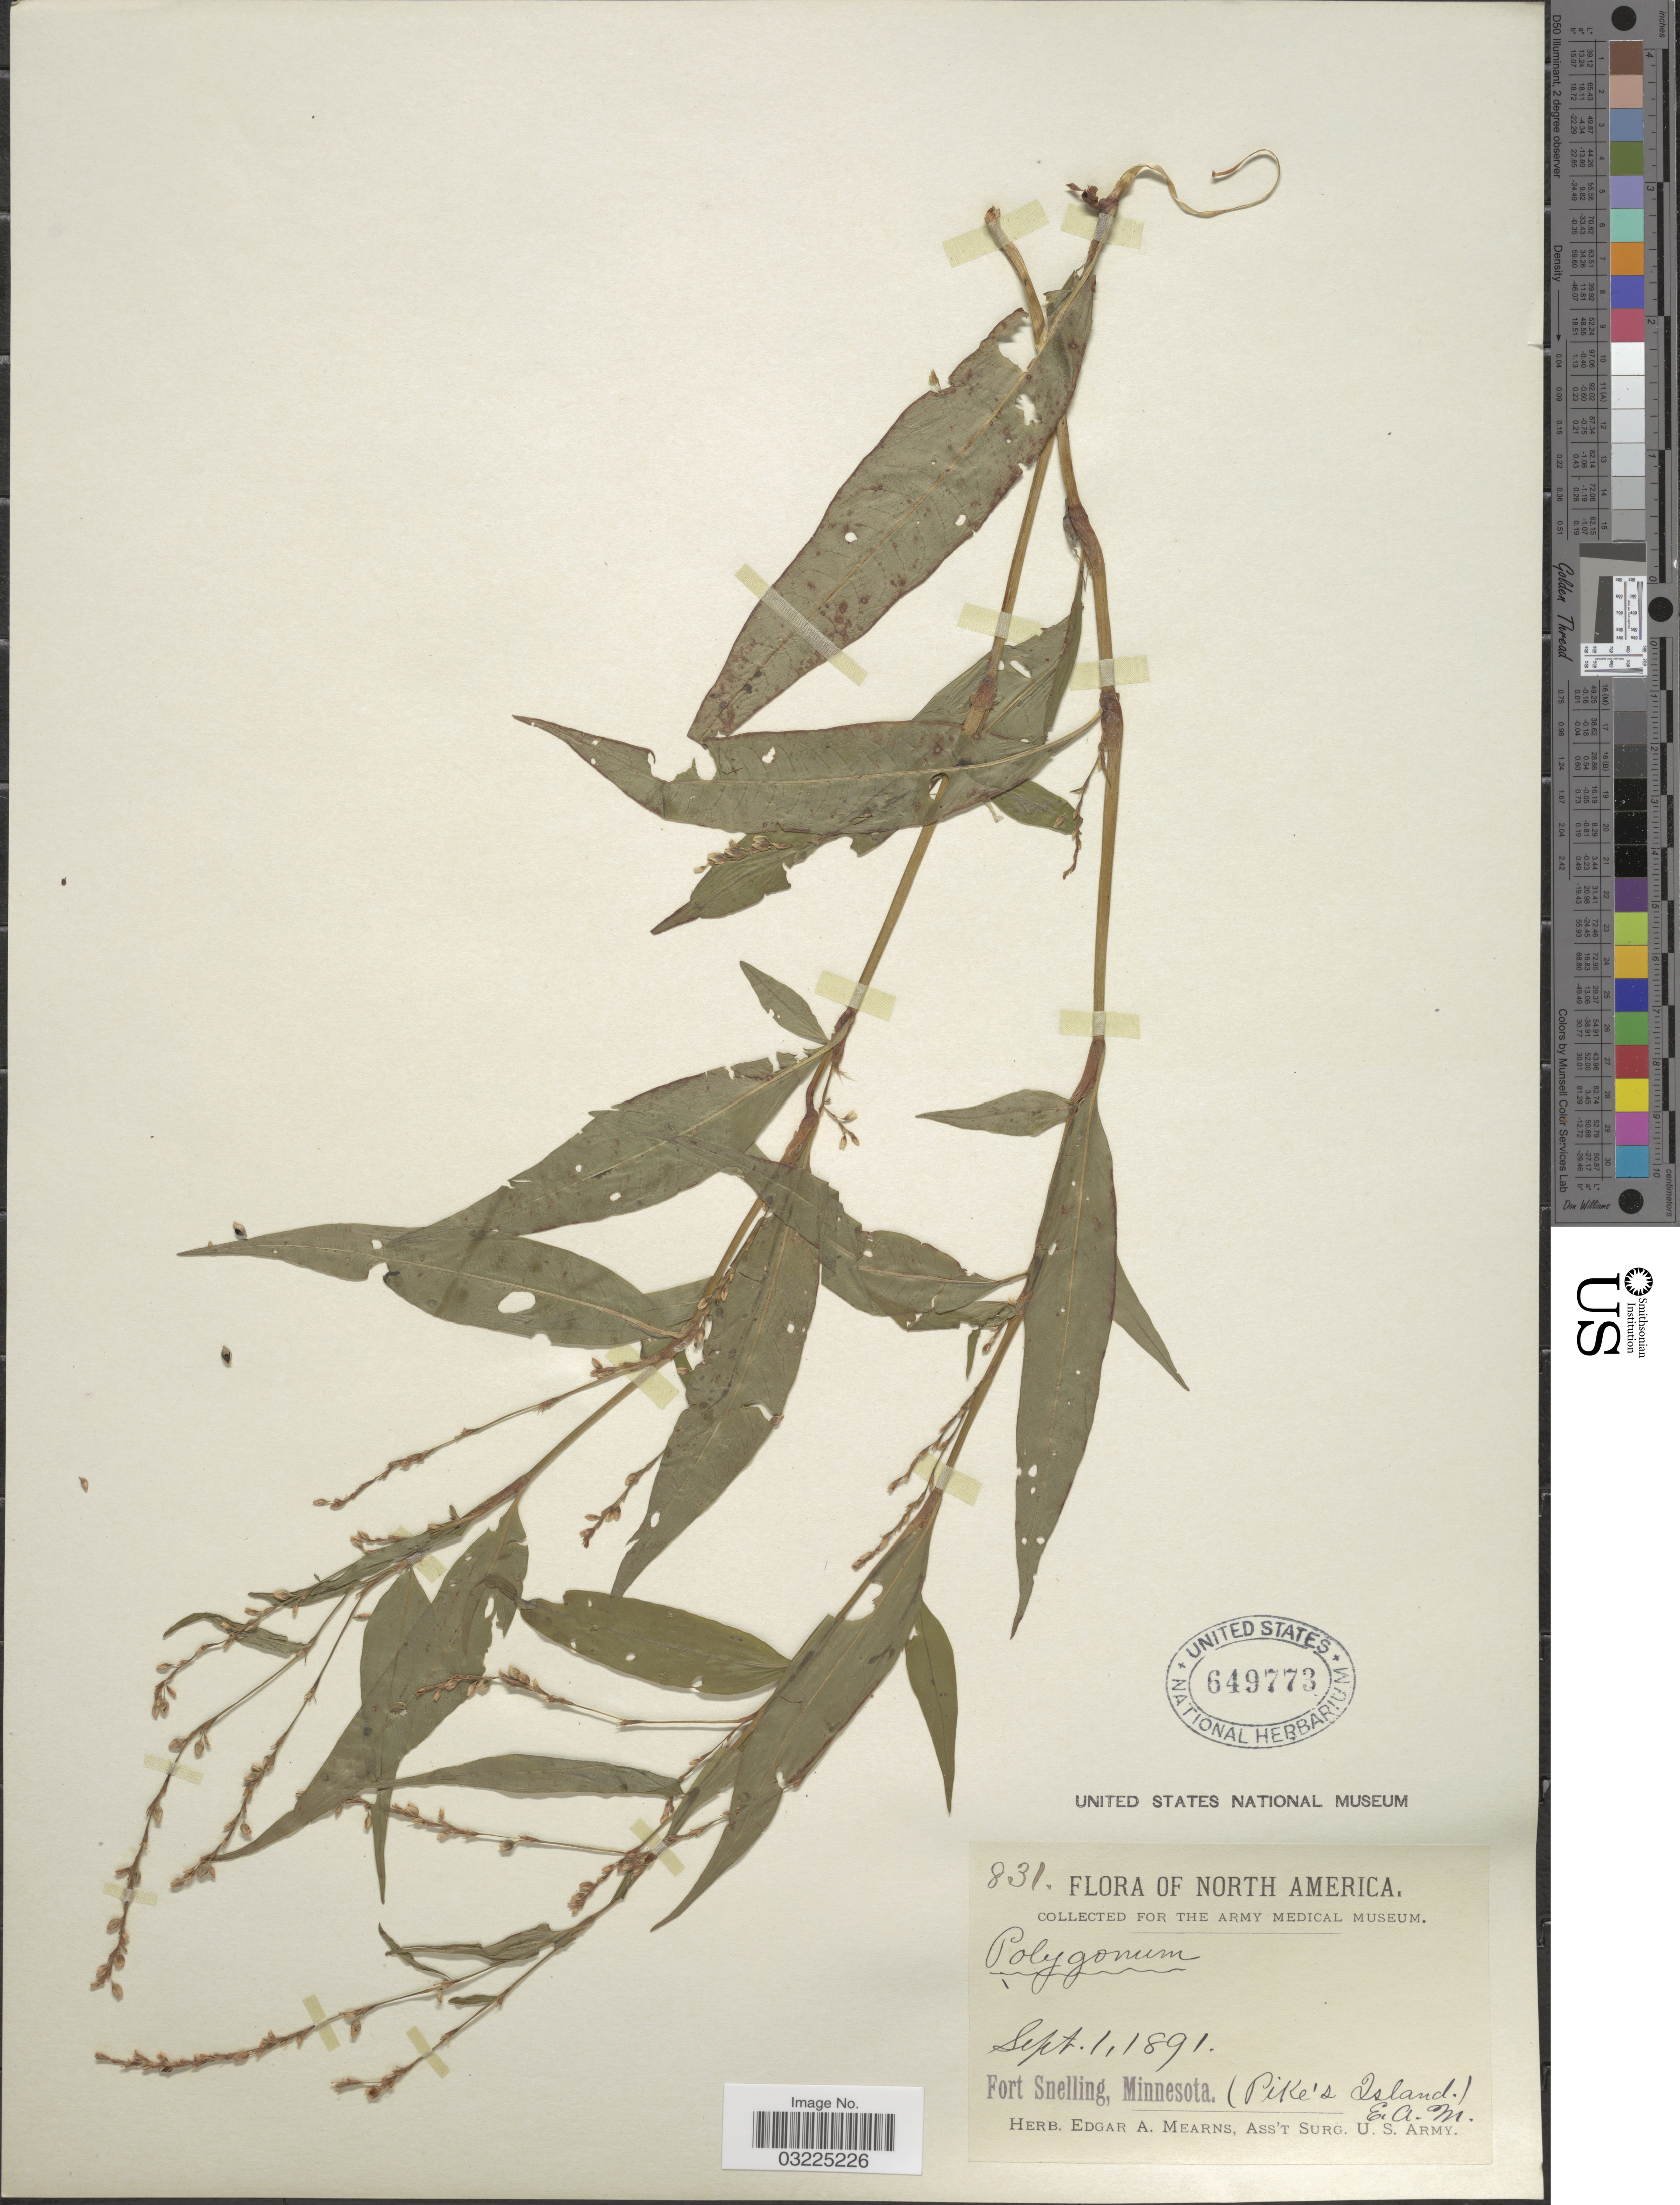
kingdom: Plantae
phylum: Tracheophyta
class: Magnoliopsida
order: Caryophyllales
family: Polygonaceae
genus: Persicaria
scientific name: Persicaria punctata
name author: (Elliott) Small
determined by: Atha, D. E.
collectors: E. A. Mearns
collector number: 831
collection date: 1891-09-01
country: United States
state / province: Minnesota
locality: Fort Snelling. (Pike's Island).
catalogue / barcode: US 649773